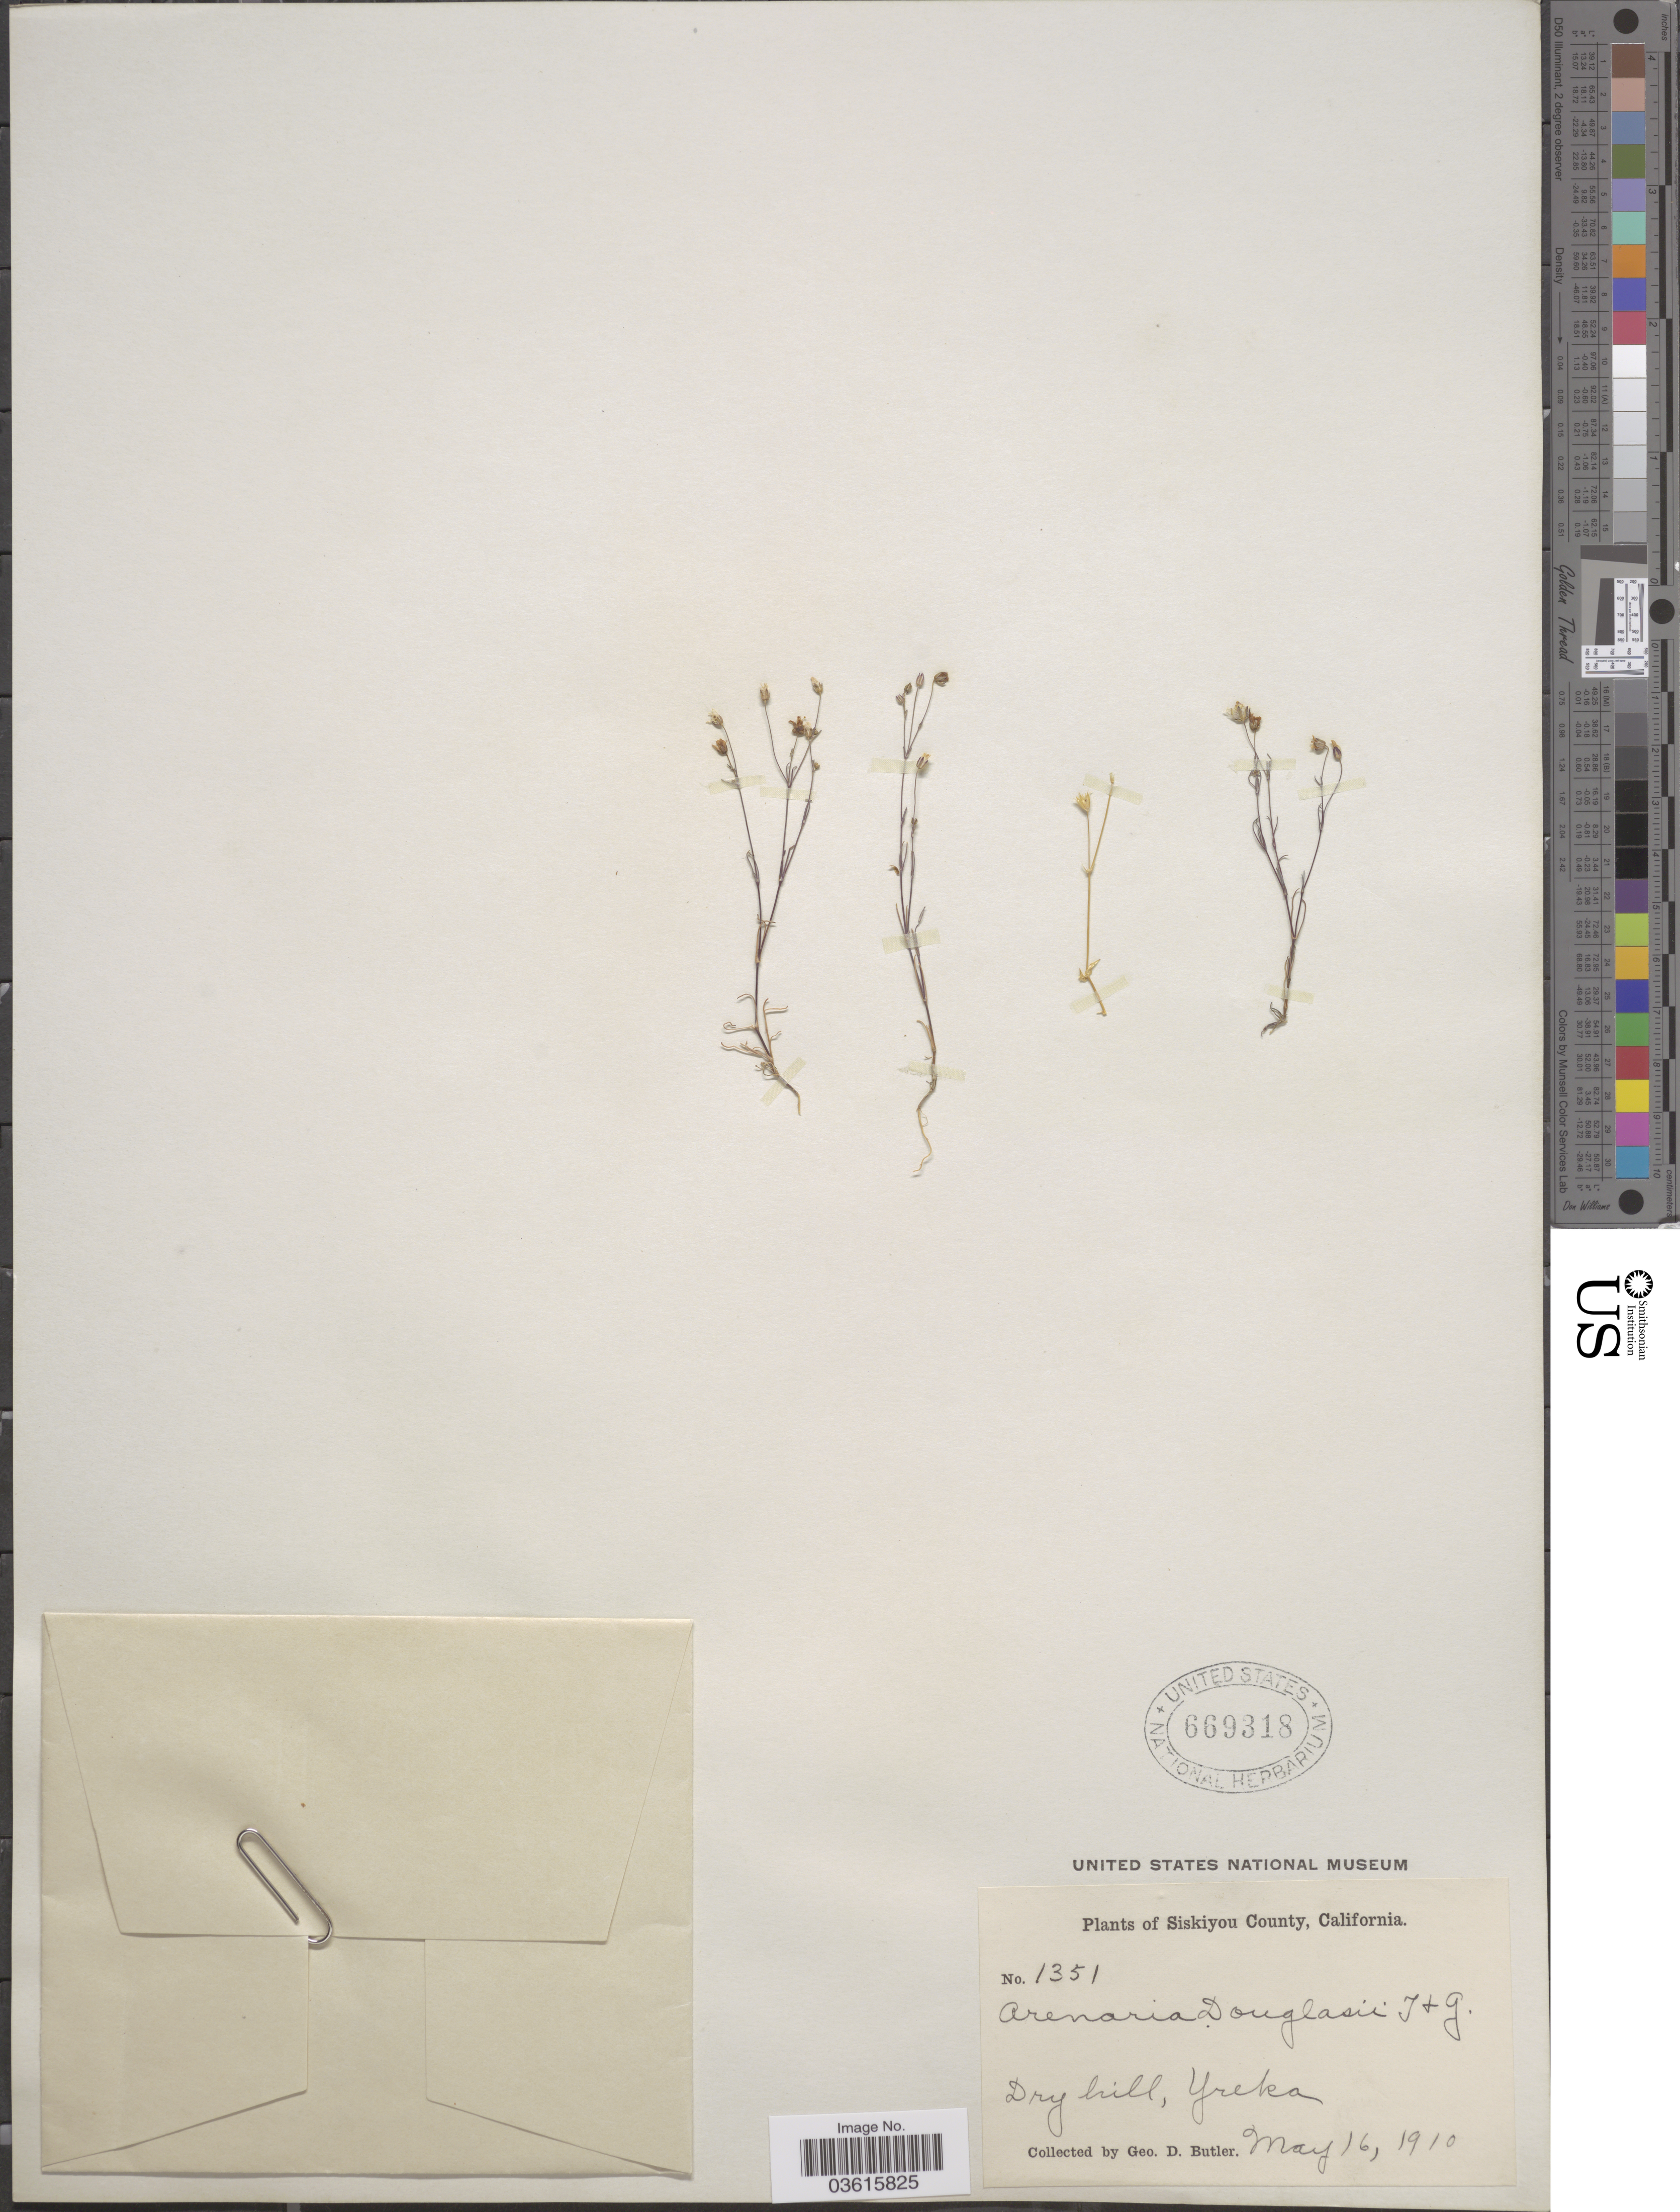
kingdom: Plantae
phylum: Tracheophyta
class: Magnoliopsida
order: Caryophyllales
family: Caryophyllaceae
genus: Minuartia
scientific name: Minuartia douglasii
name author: Mattf.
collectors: G. D. Butler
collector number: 1351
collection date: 1910-05-16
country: United States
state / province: California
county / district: Siskiyou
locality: Siskiyou County. Yreka.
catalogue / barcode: US 669318